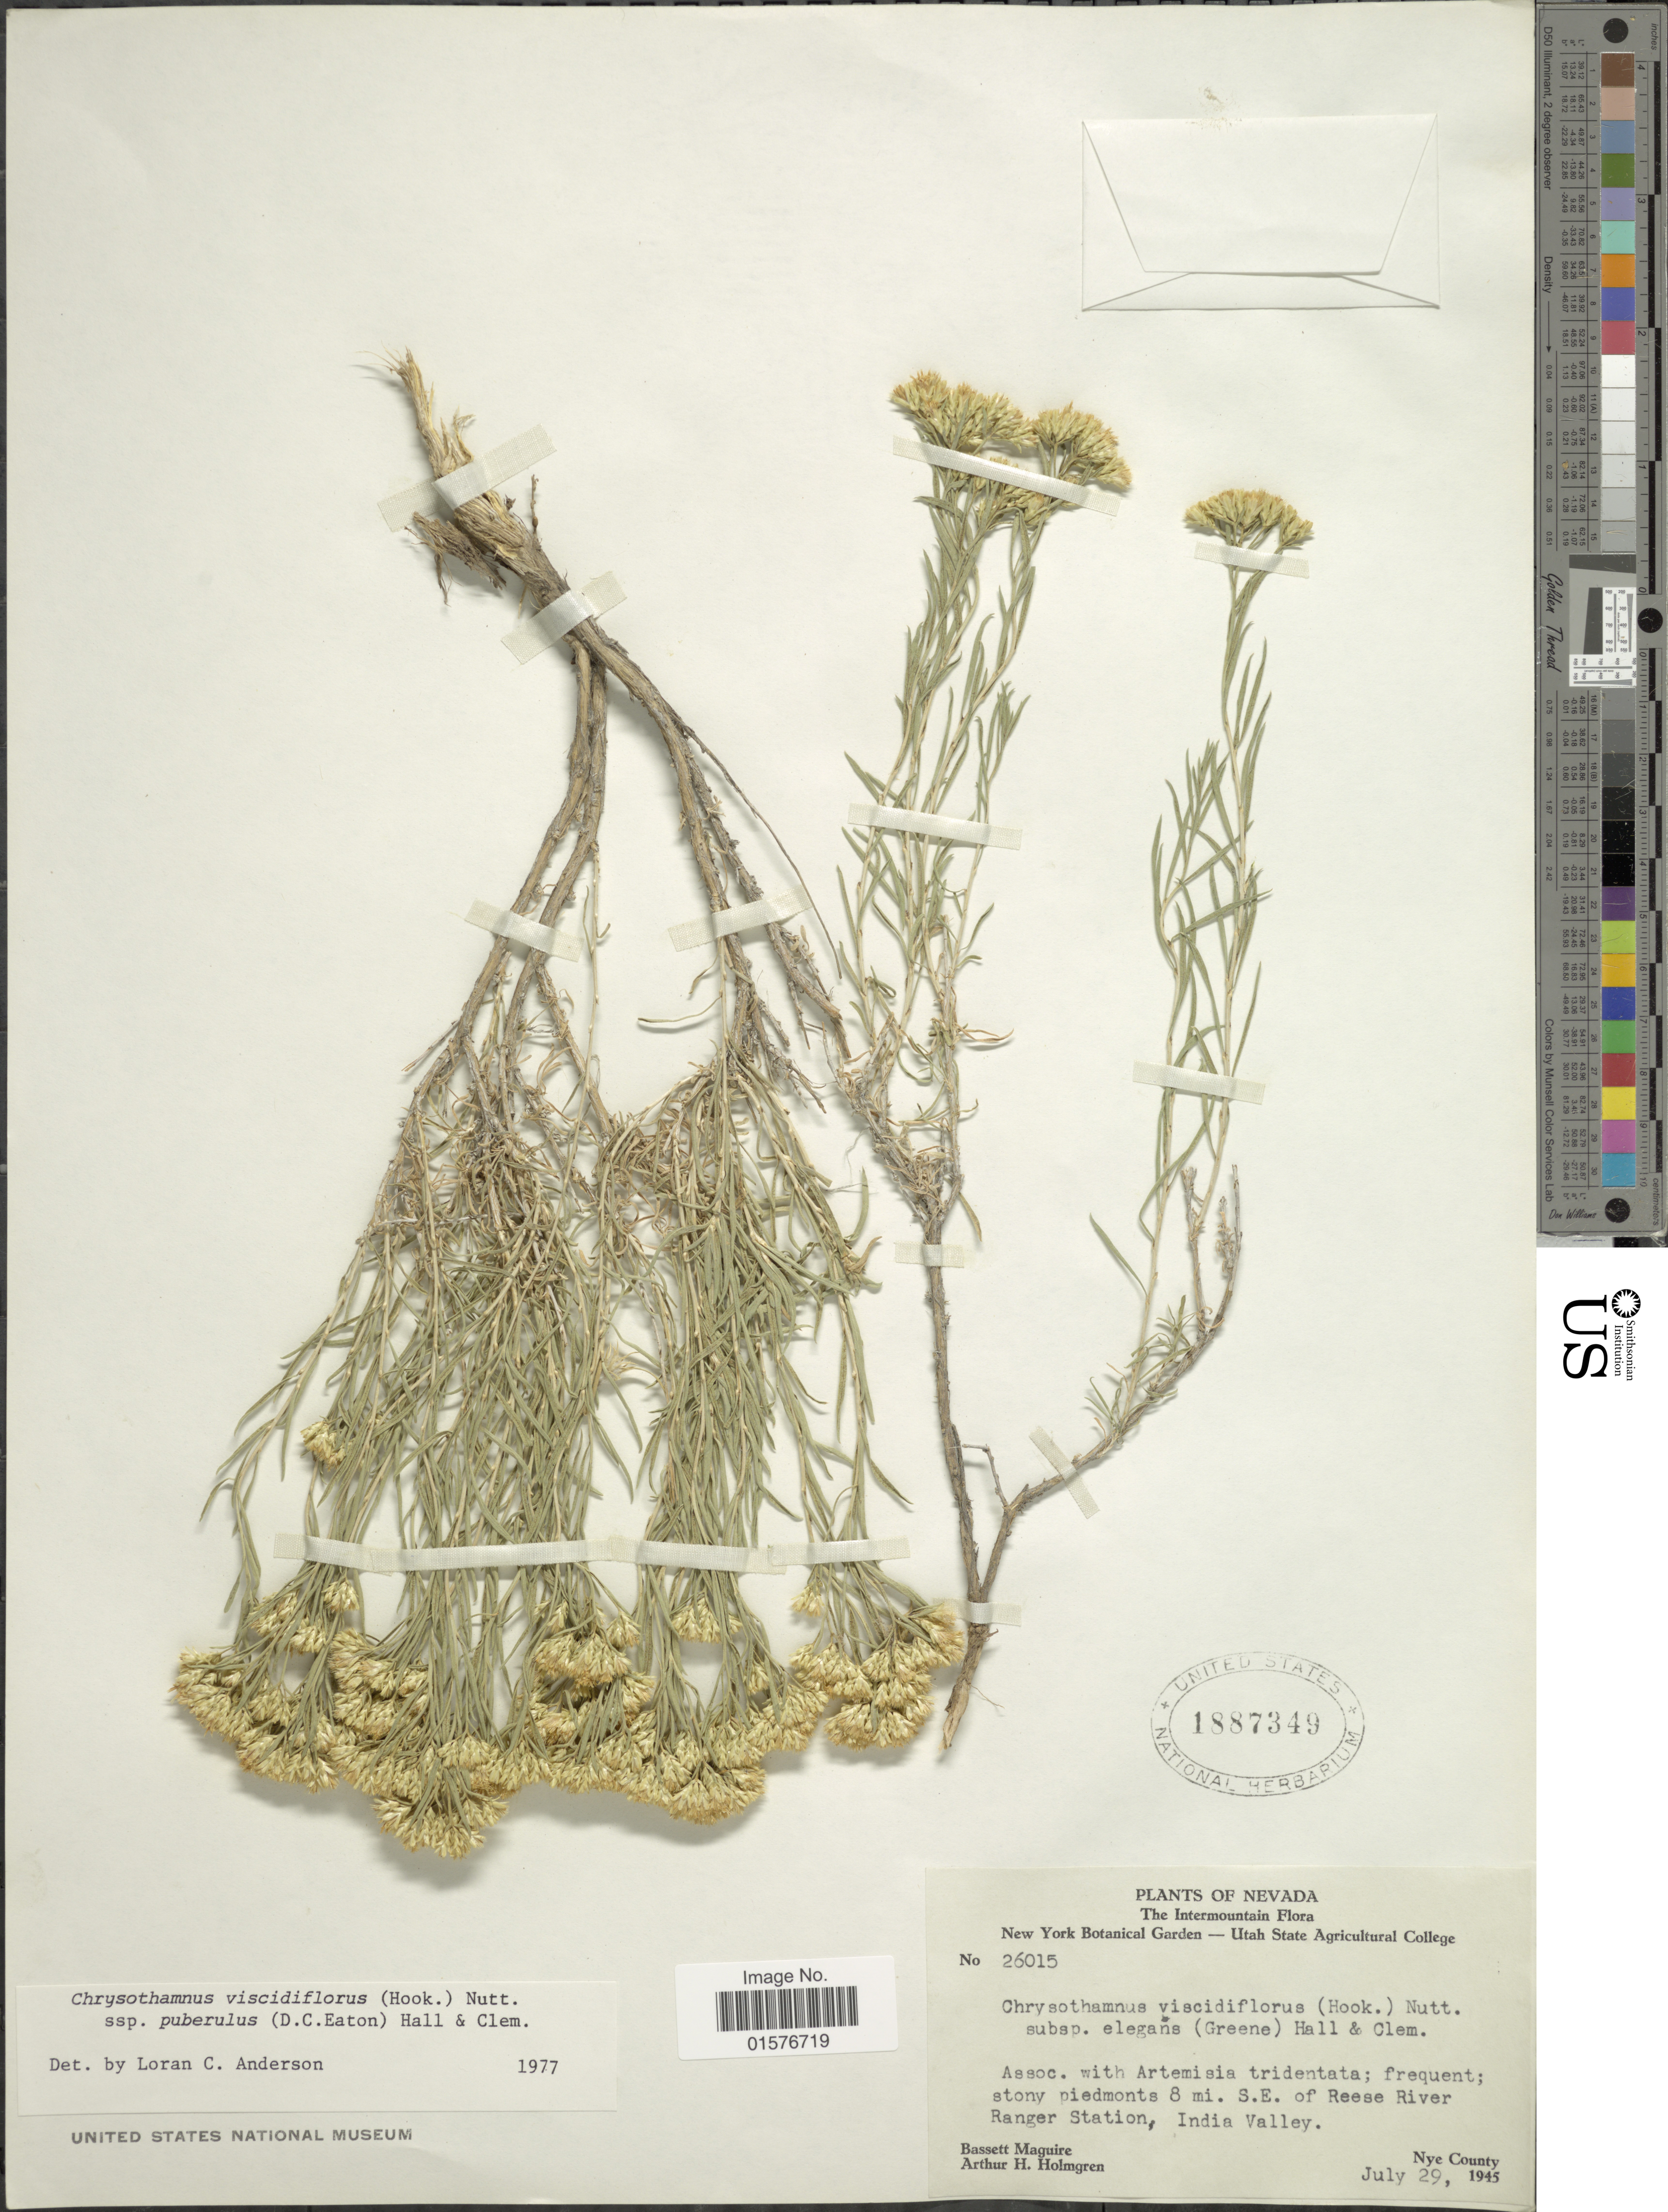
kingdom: Plantae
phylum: Tracheophyta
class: Magnoliopsida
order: Asterales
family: Asteraceae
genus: Chrysothamnus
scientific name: Chrysothamnus viscidiflorus subsp. puberulus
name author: (D.C. Eaton) H.M. Hall & Clem.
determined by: Urbatsch, Lowell E., Curator (LSU), Louisiana State University (UNITED STATES)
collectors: B. Maguire & A. H. Holmgren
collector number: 26015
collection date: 1945-07-29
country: United States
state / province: Nevada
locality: Stony piedmints 8 mi. S. E. of Reese River Ranger Station, India Valley, Nye County, The Intermountain Flora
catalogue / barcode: US 1887349